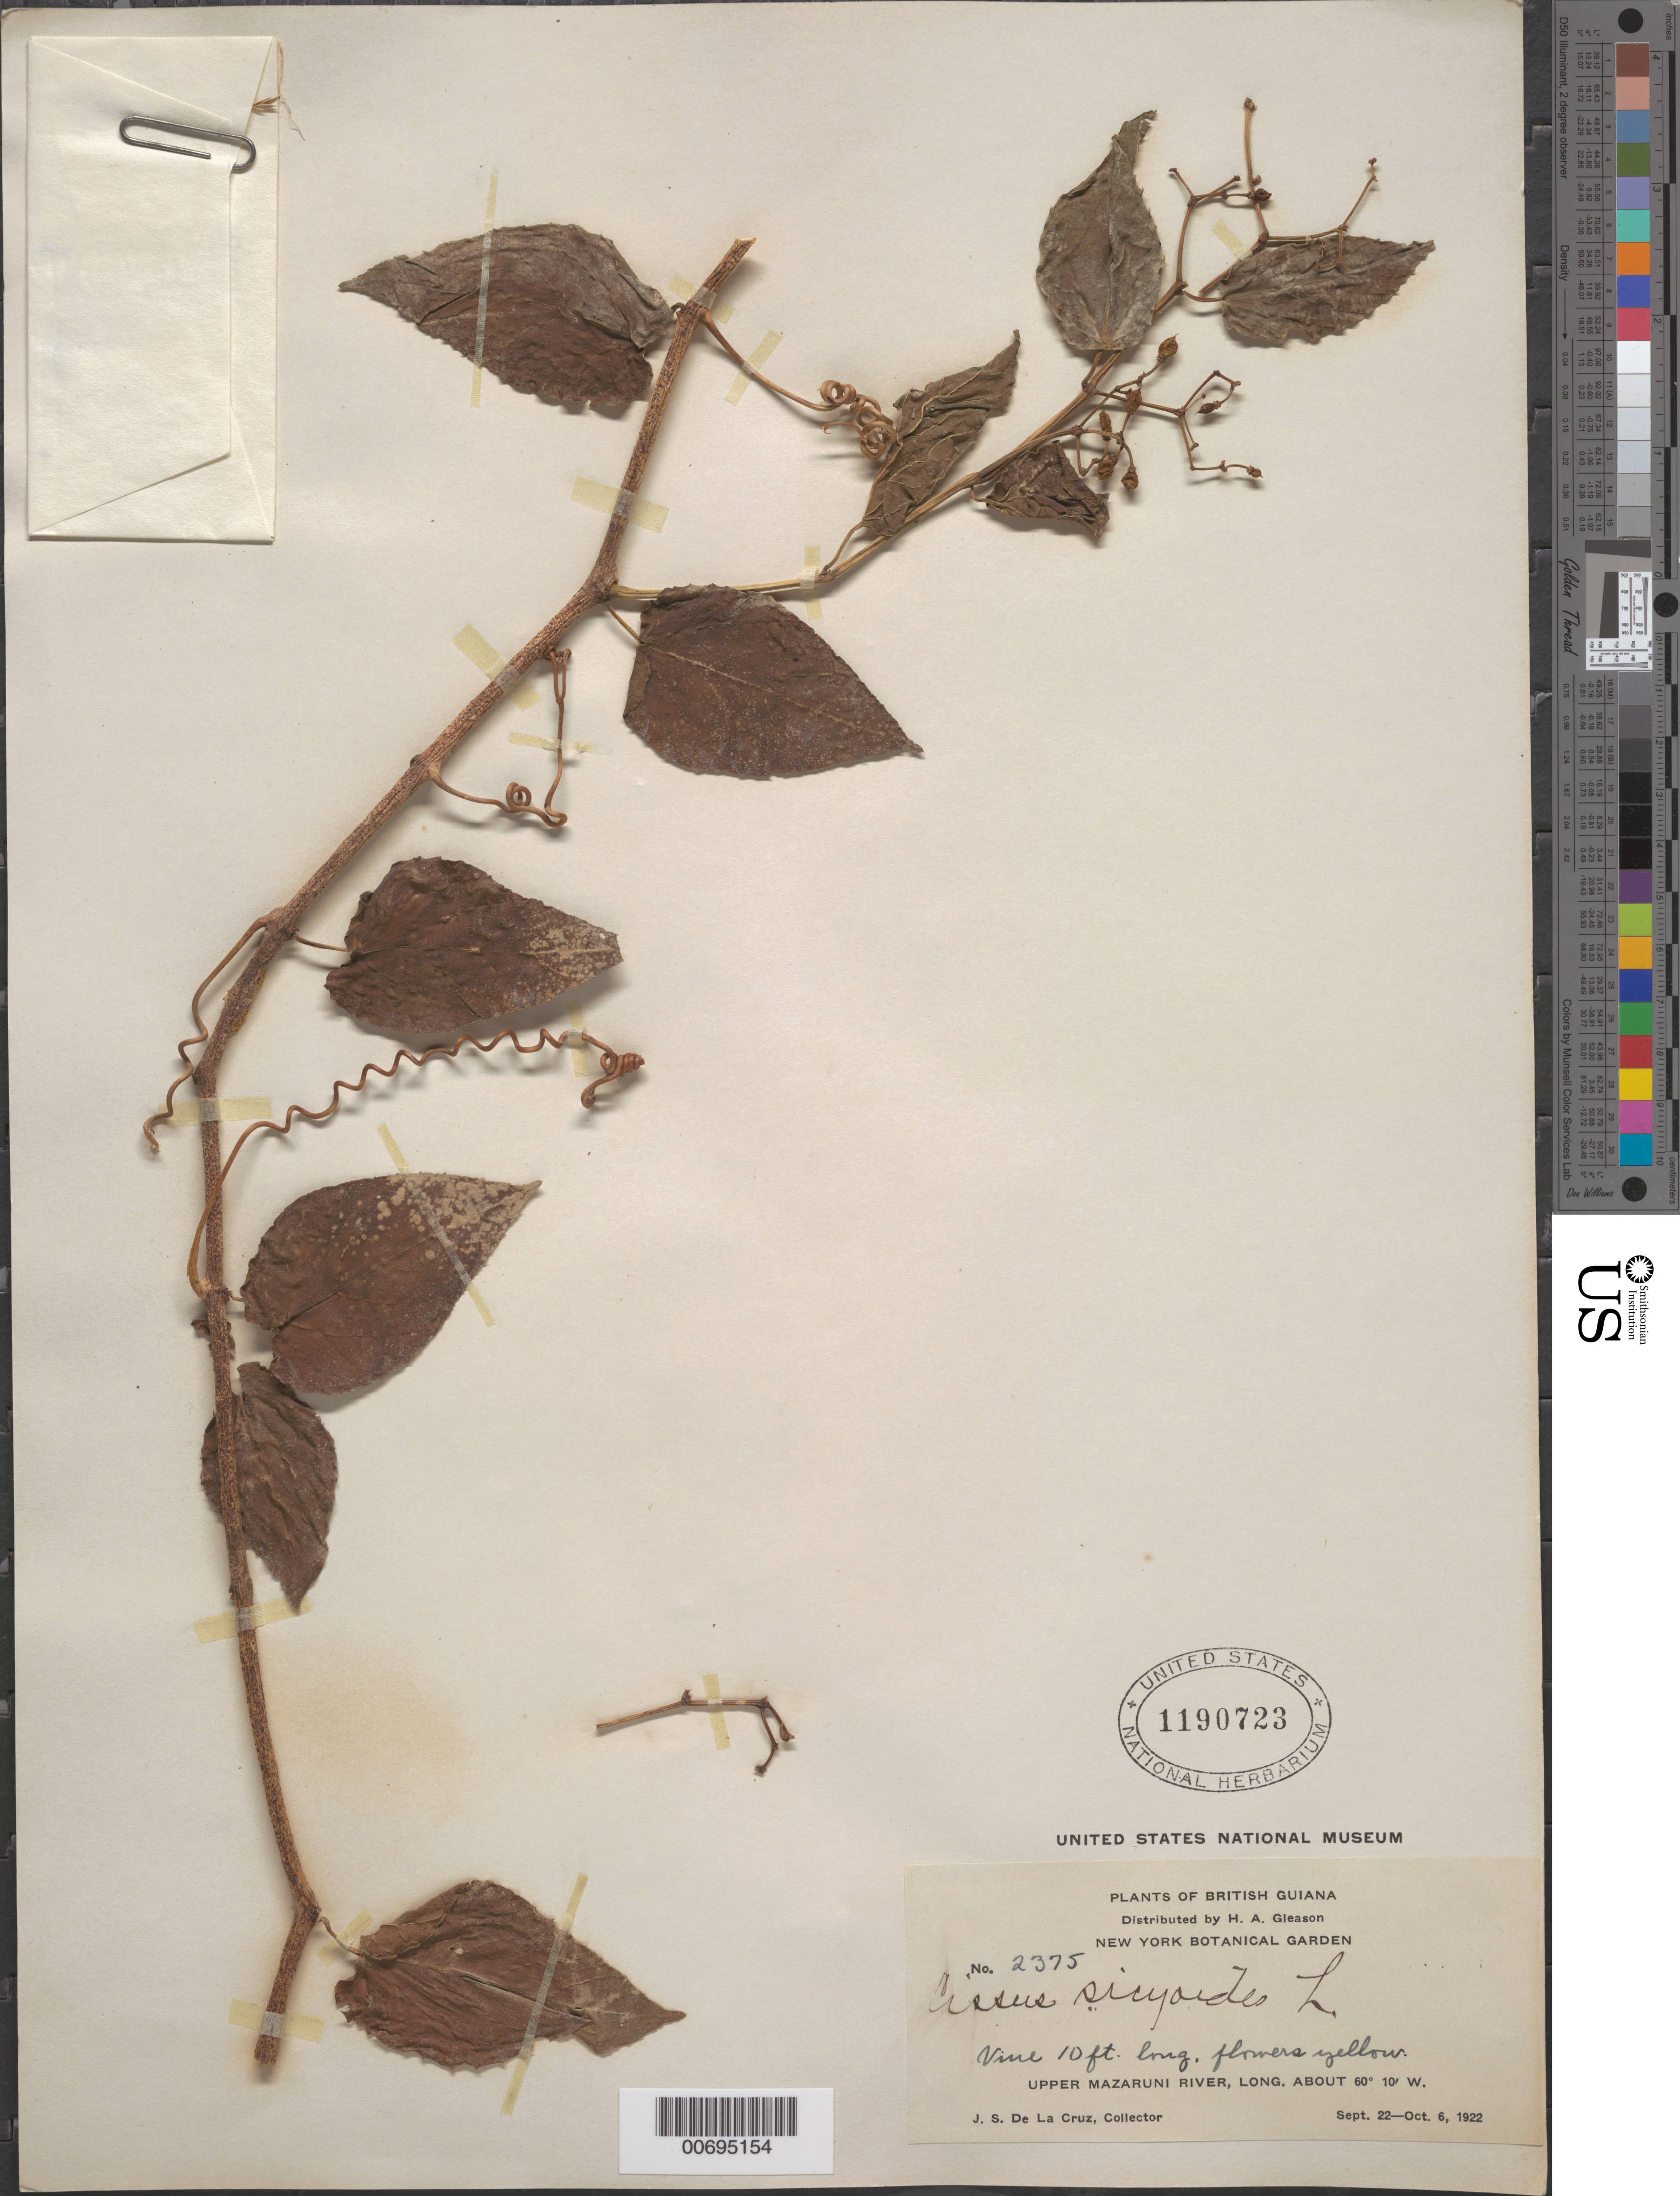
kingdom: Plantae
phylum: Tracheophyta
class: Magnoliopsida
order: Vitales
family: Vitaceae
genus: Cissus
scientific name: Cissus verticillata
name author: (L.) Nicolson & C.E. Jarvis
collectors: J. S. de la Cruz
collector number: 2375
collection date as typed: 22-Sep-22 to 6-Oct-22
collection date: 1922-09-22/1922-10-06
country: Guyana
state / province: Cuyuni-Mazaruni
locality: Upper Mazaruni R.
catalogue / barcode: US 1190723